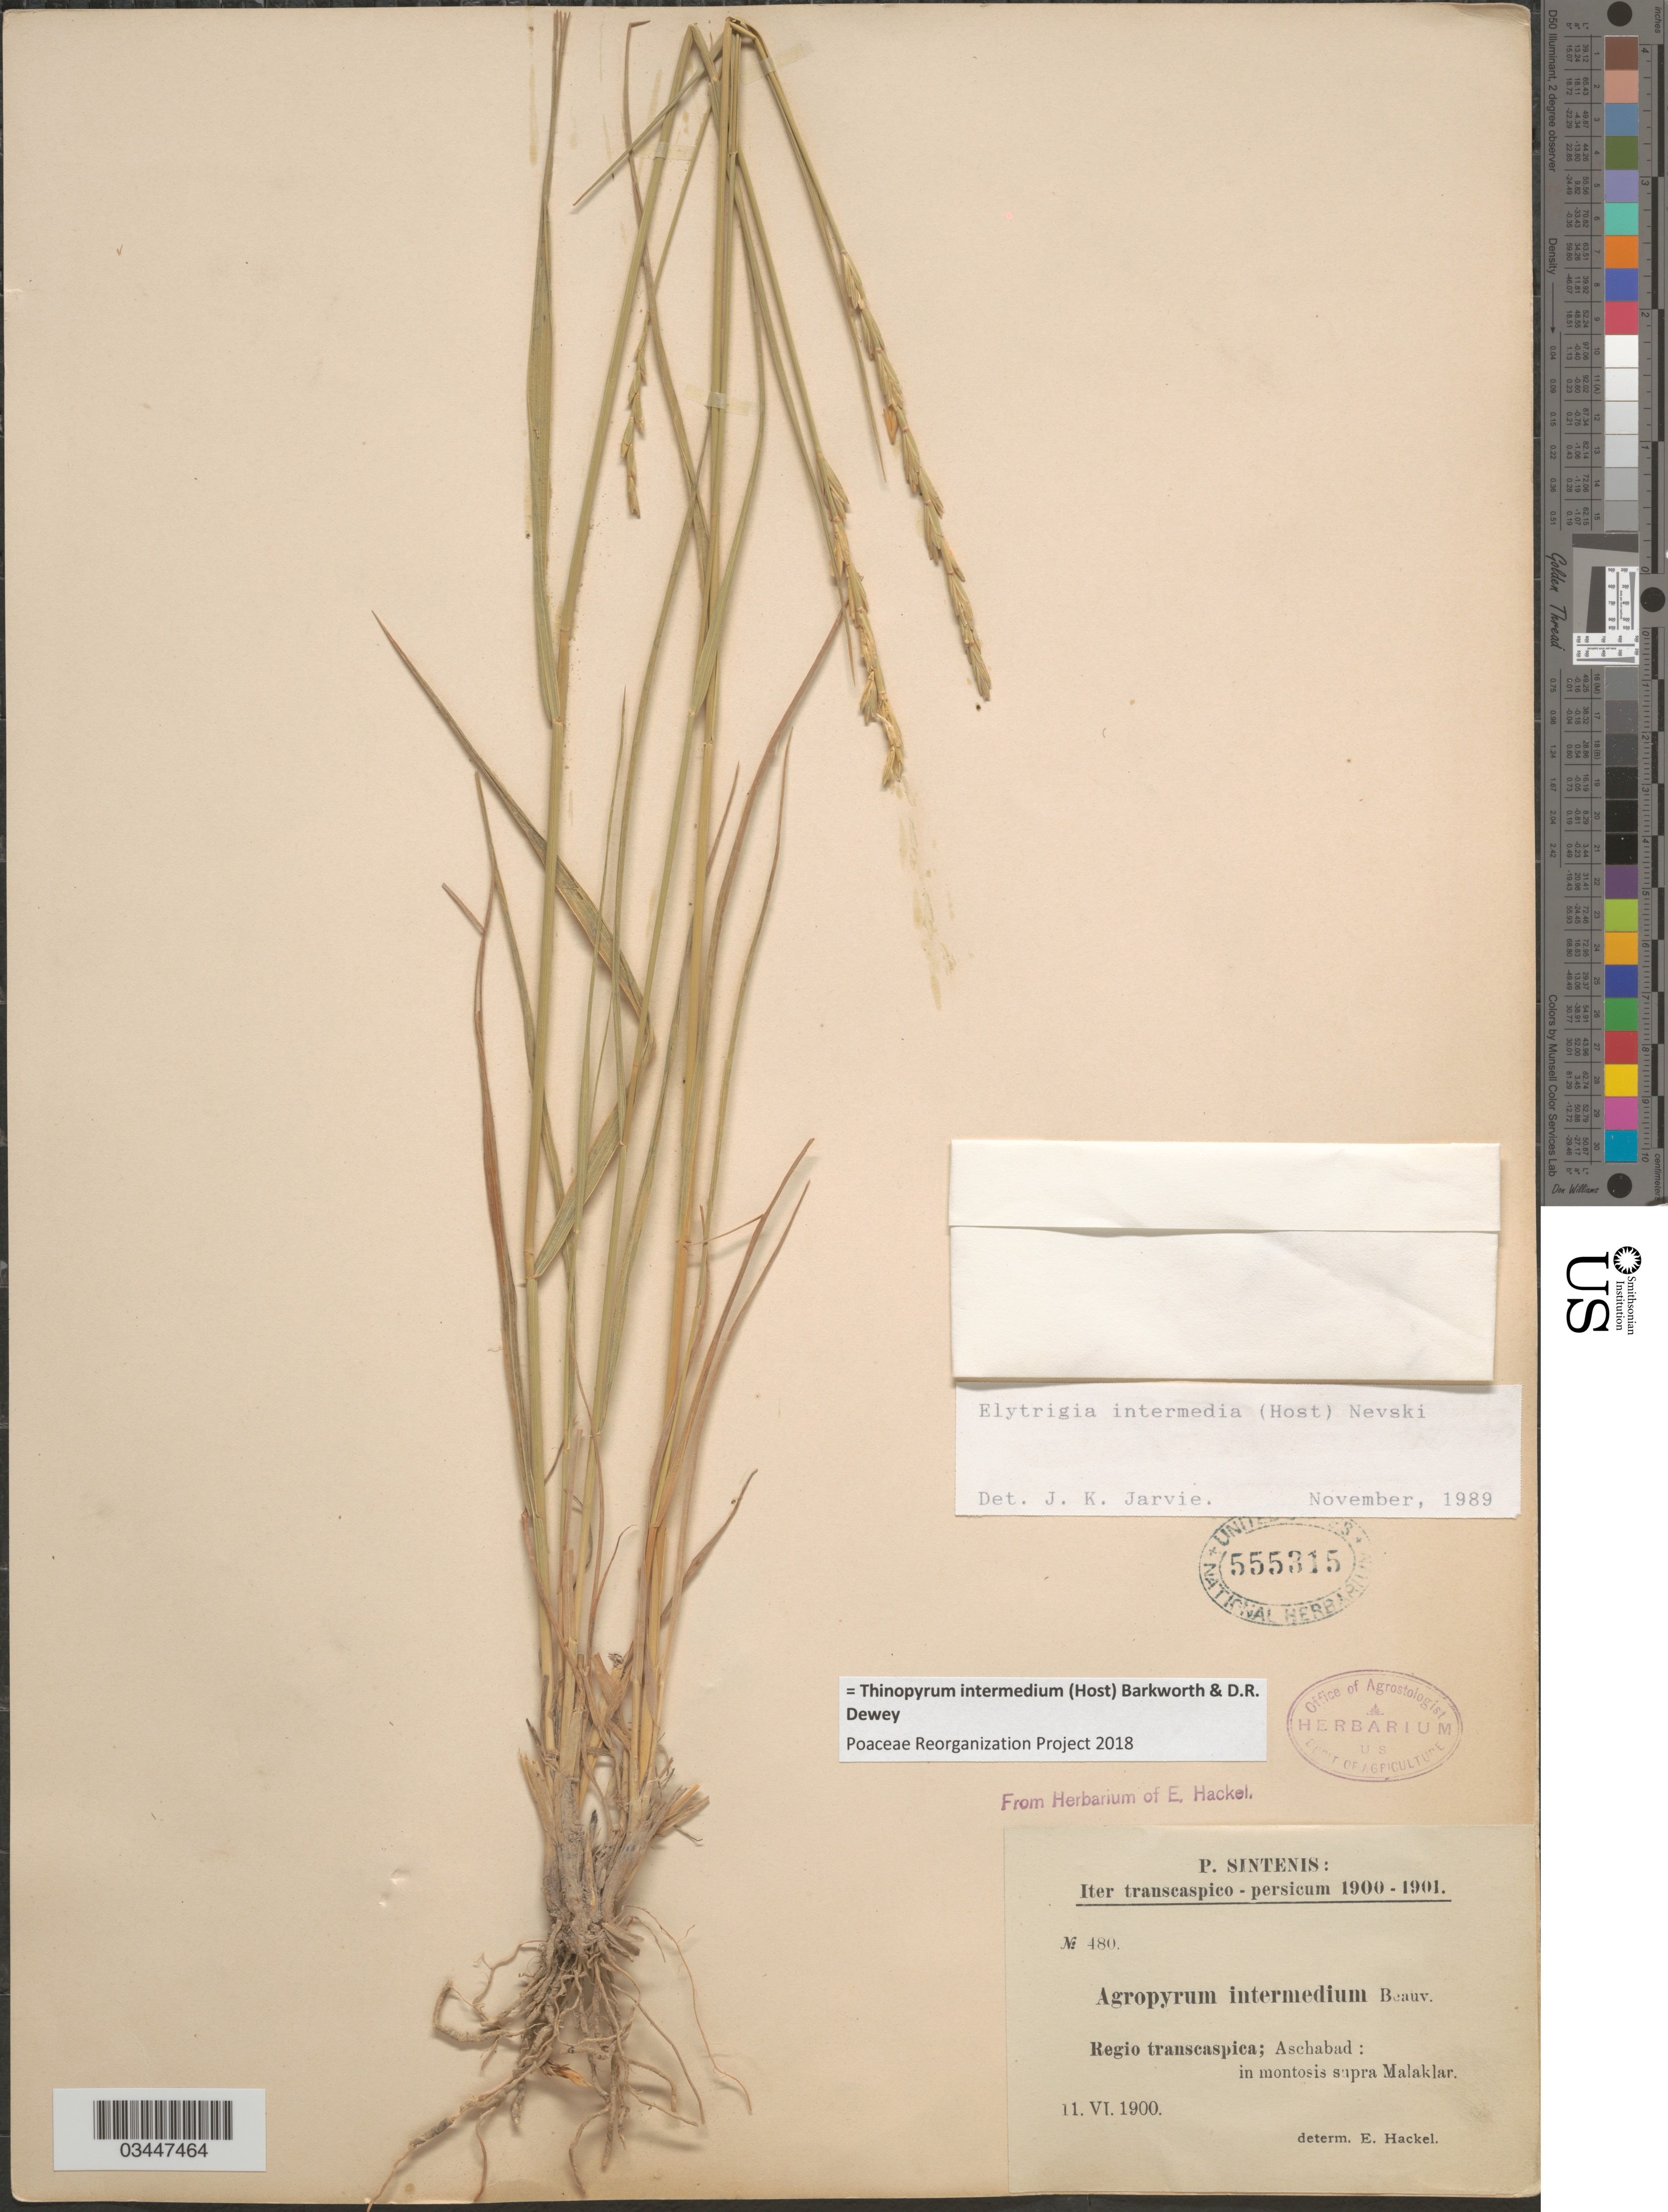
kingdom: Plantae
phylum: Tracheophyta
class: Liliopsida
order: Poales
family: Poaceae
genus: Thinopyrum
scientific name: Thinopyrum intermedium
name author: (Host) Barkworth & Dewey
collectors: P. Sintenis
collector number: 480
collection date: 1900-06-11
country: Turkmenistan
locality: Iter transcaspico - persicum 1900 - 1901. Regio transcaspica; Aschabad: in montosis supra Malaklar.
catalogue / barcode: US 555315